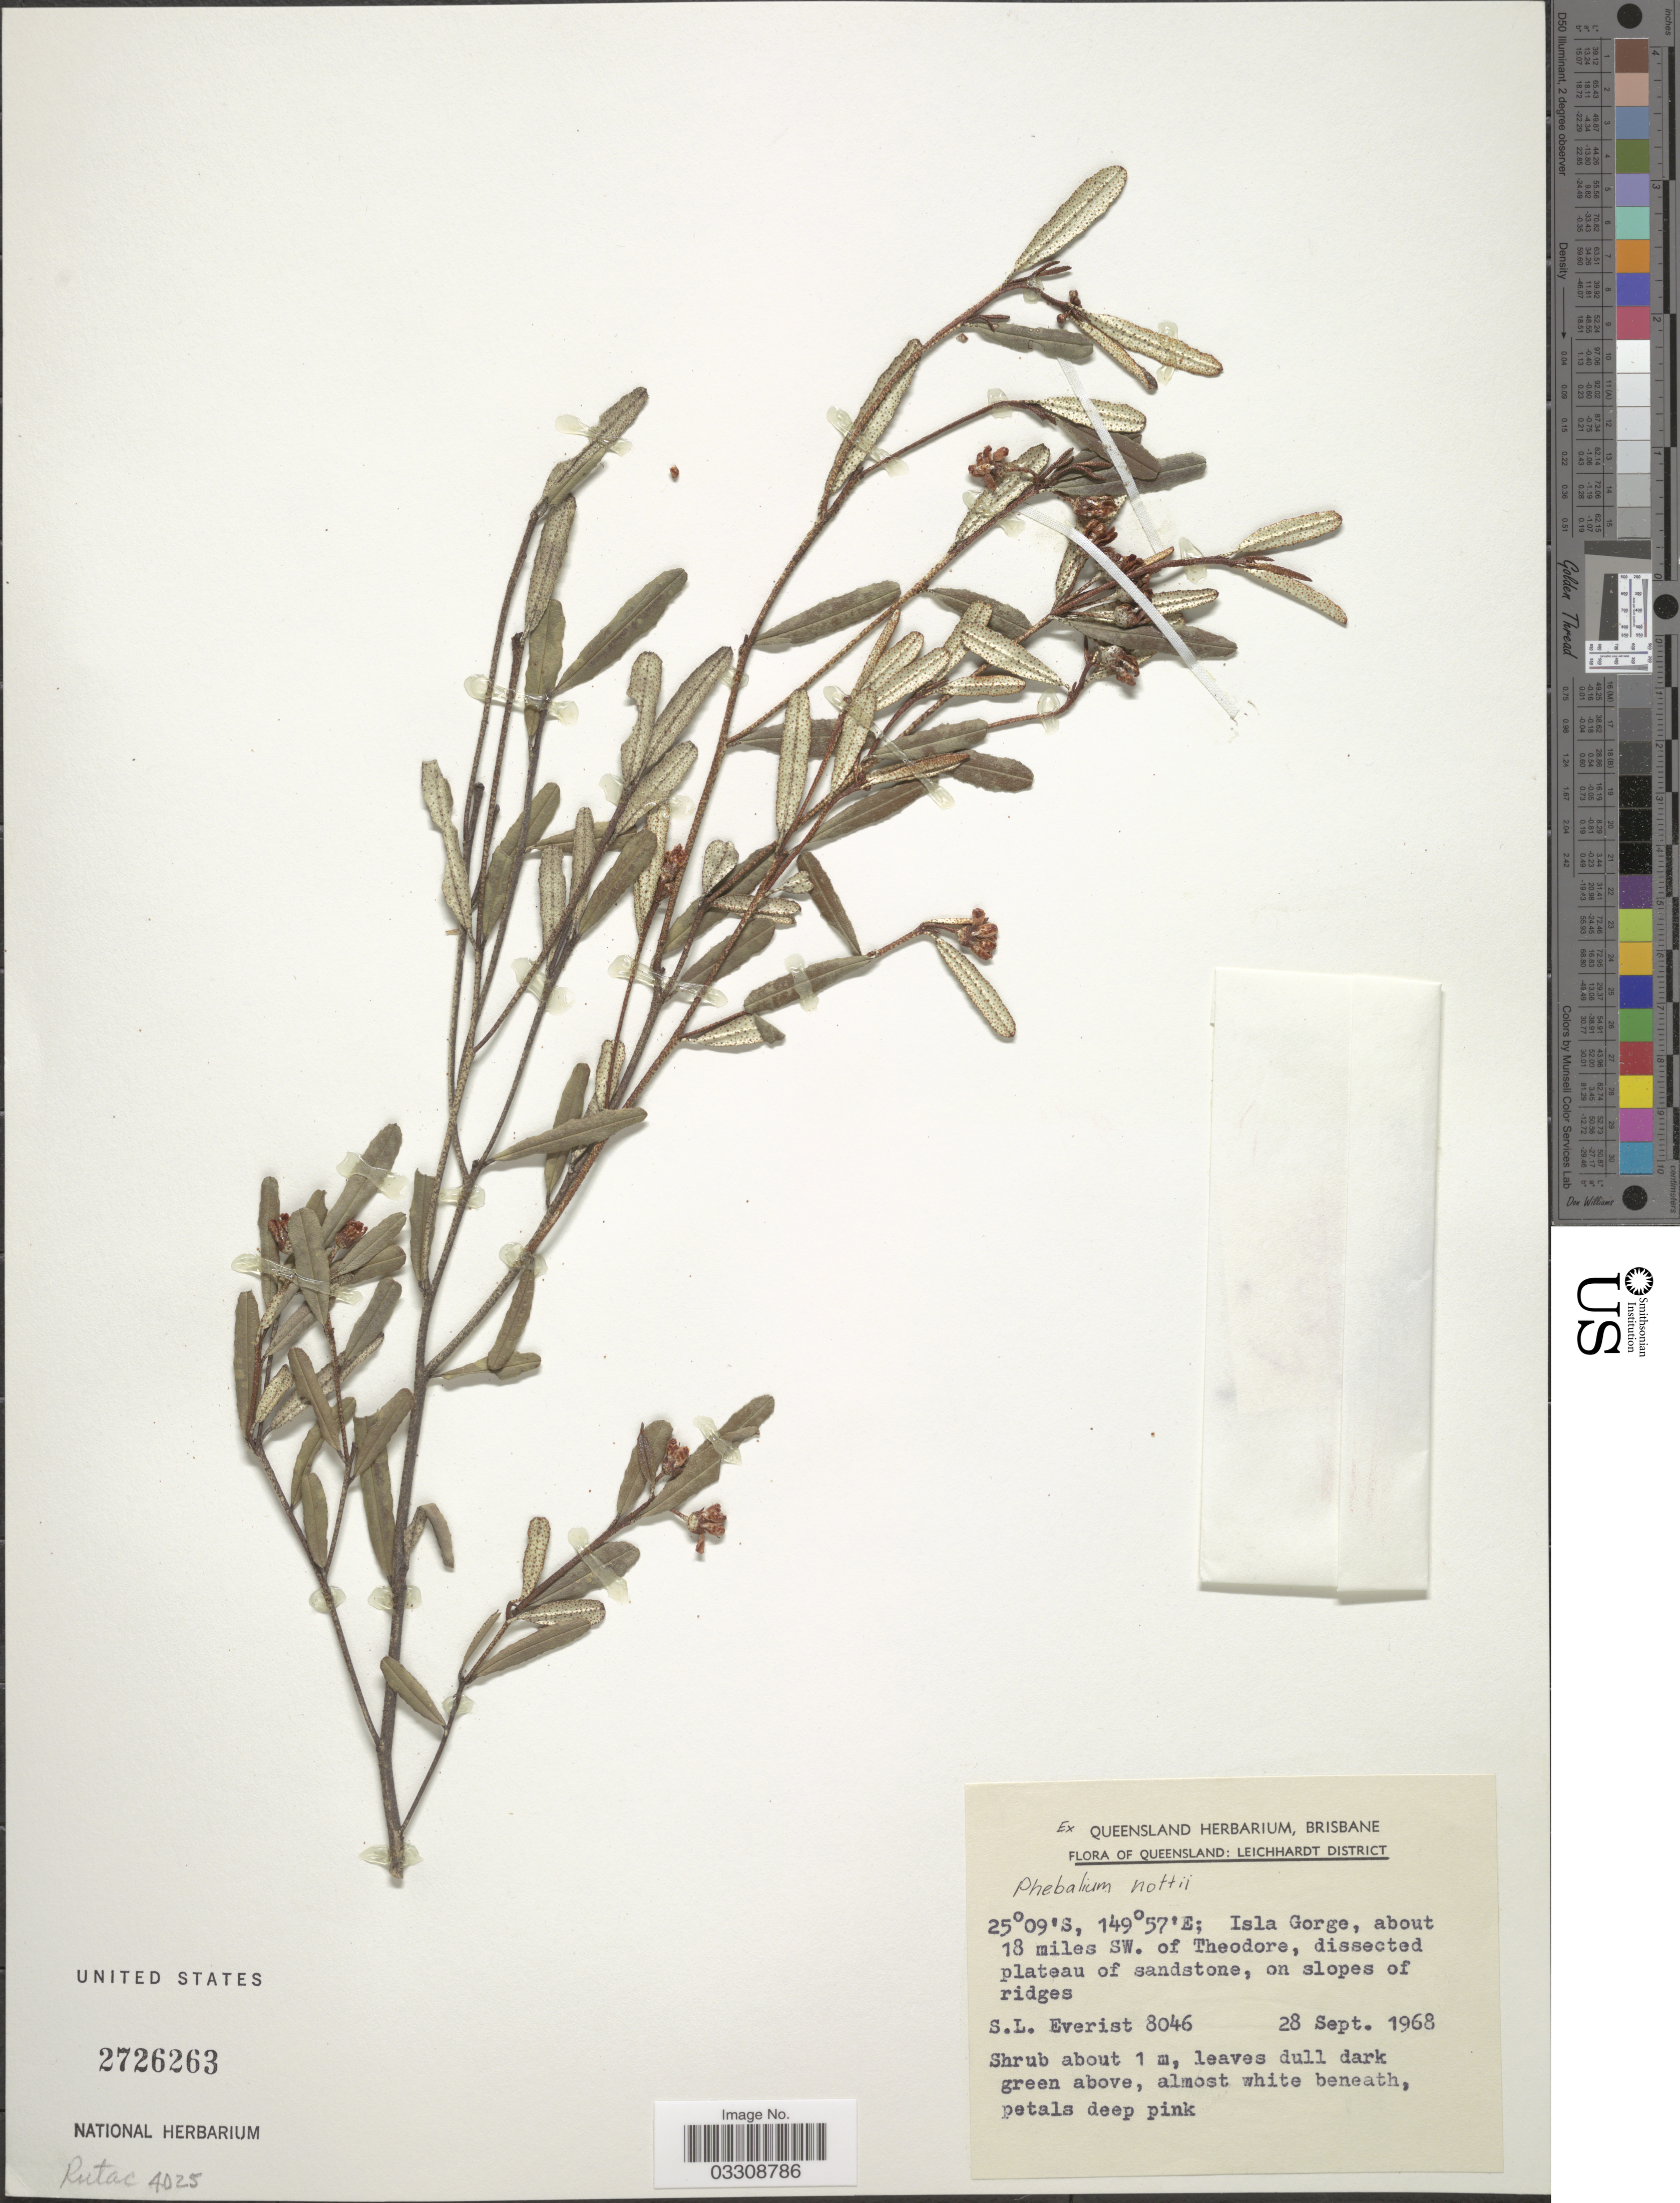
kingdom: Plantae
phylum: Tracheophyta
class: Magnoliopsida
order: Sapindales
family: Rutaceae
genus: Phebalium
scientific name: Phebalium nottii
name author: F.M. Bailey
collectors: S. Everist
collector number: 8046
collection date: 1968-09-28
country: Australia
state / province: Queensland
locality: Leichhardt District, Isla Gorge, about 18 miles SW. of Theodore.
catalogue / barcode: US 2726263